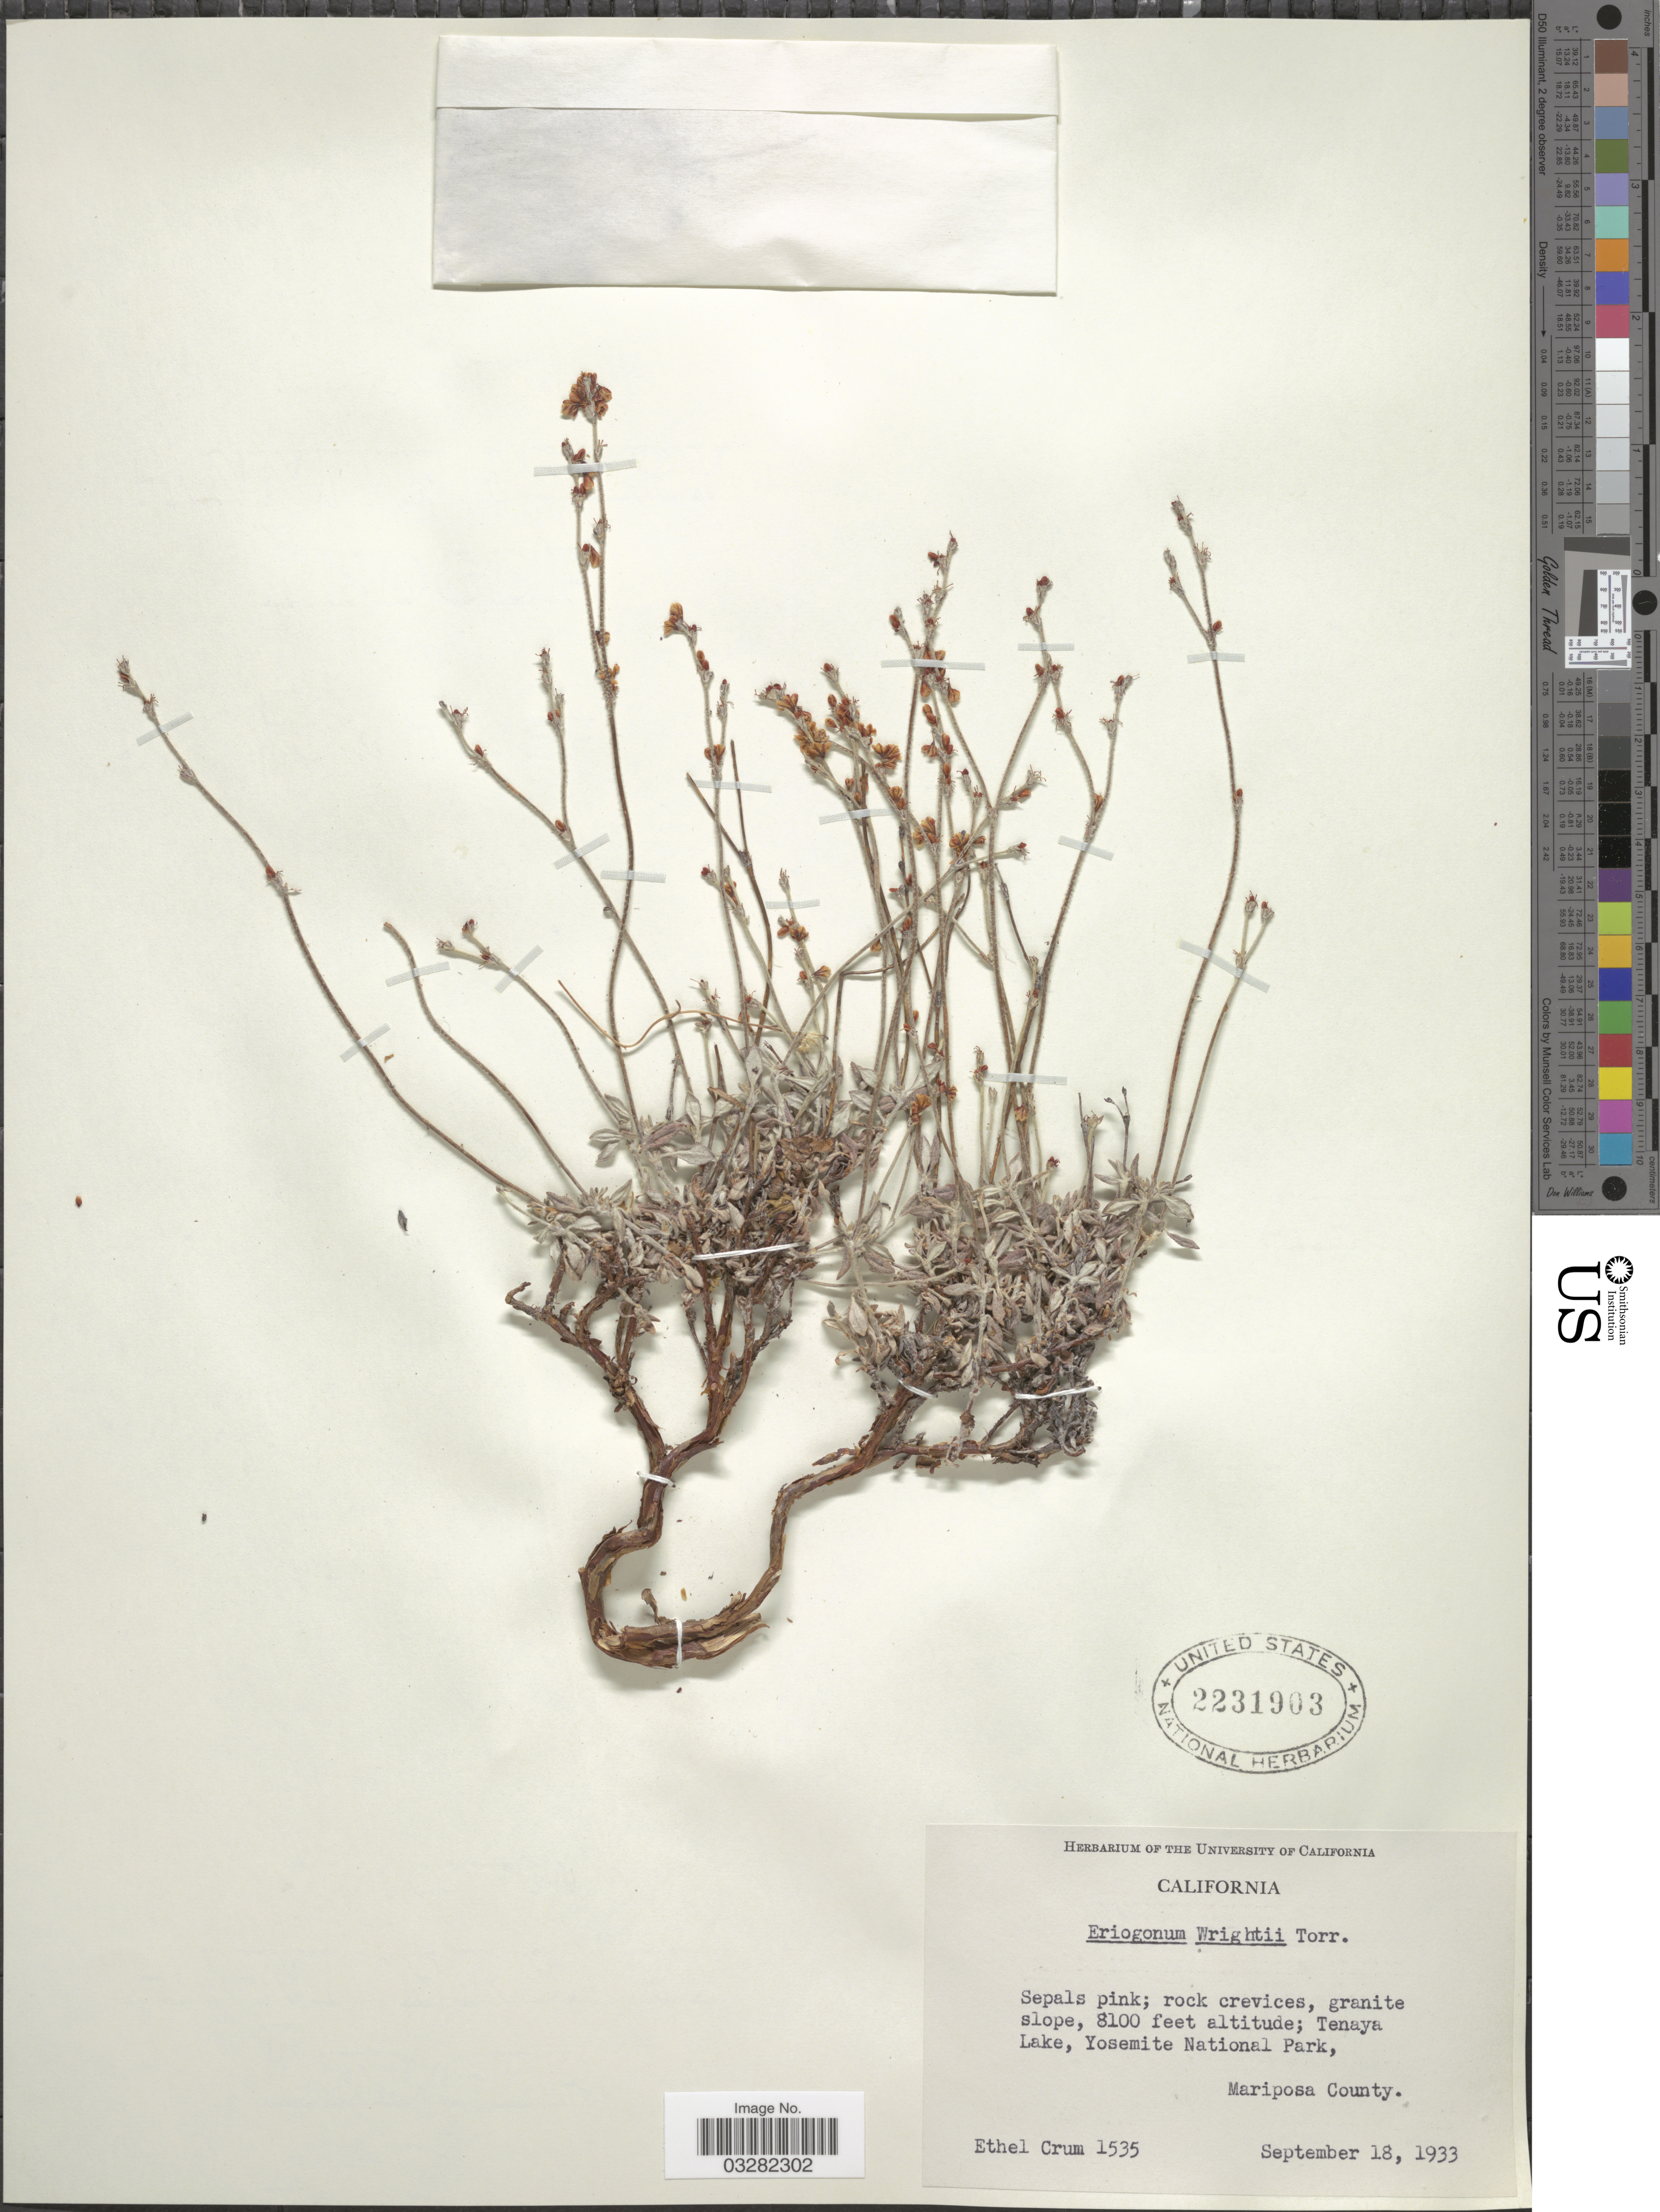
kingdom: Plantae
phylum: Tracheophyta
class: Magnoliopsida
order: Caryophyllales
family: Polygonaceae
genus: Eriogonum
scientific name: Eriogonum wrightii var. subscaposum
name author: S. Watson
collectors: E. K. Crum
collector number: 1535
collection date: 1933-09-18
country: United States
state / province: California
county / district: Mariposa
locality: Tenaya Lake, Yosemite National Park, Mariposa County.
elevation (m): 2469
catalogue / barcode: US 2231903